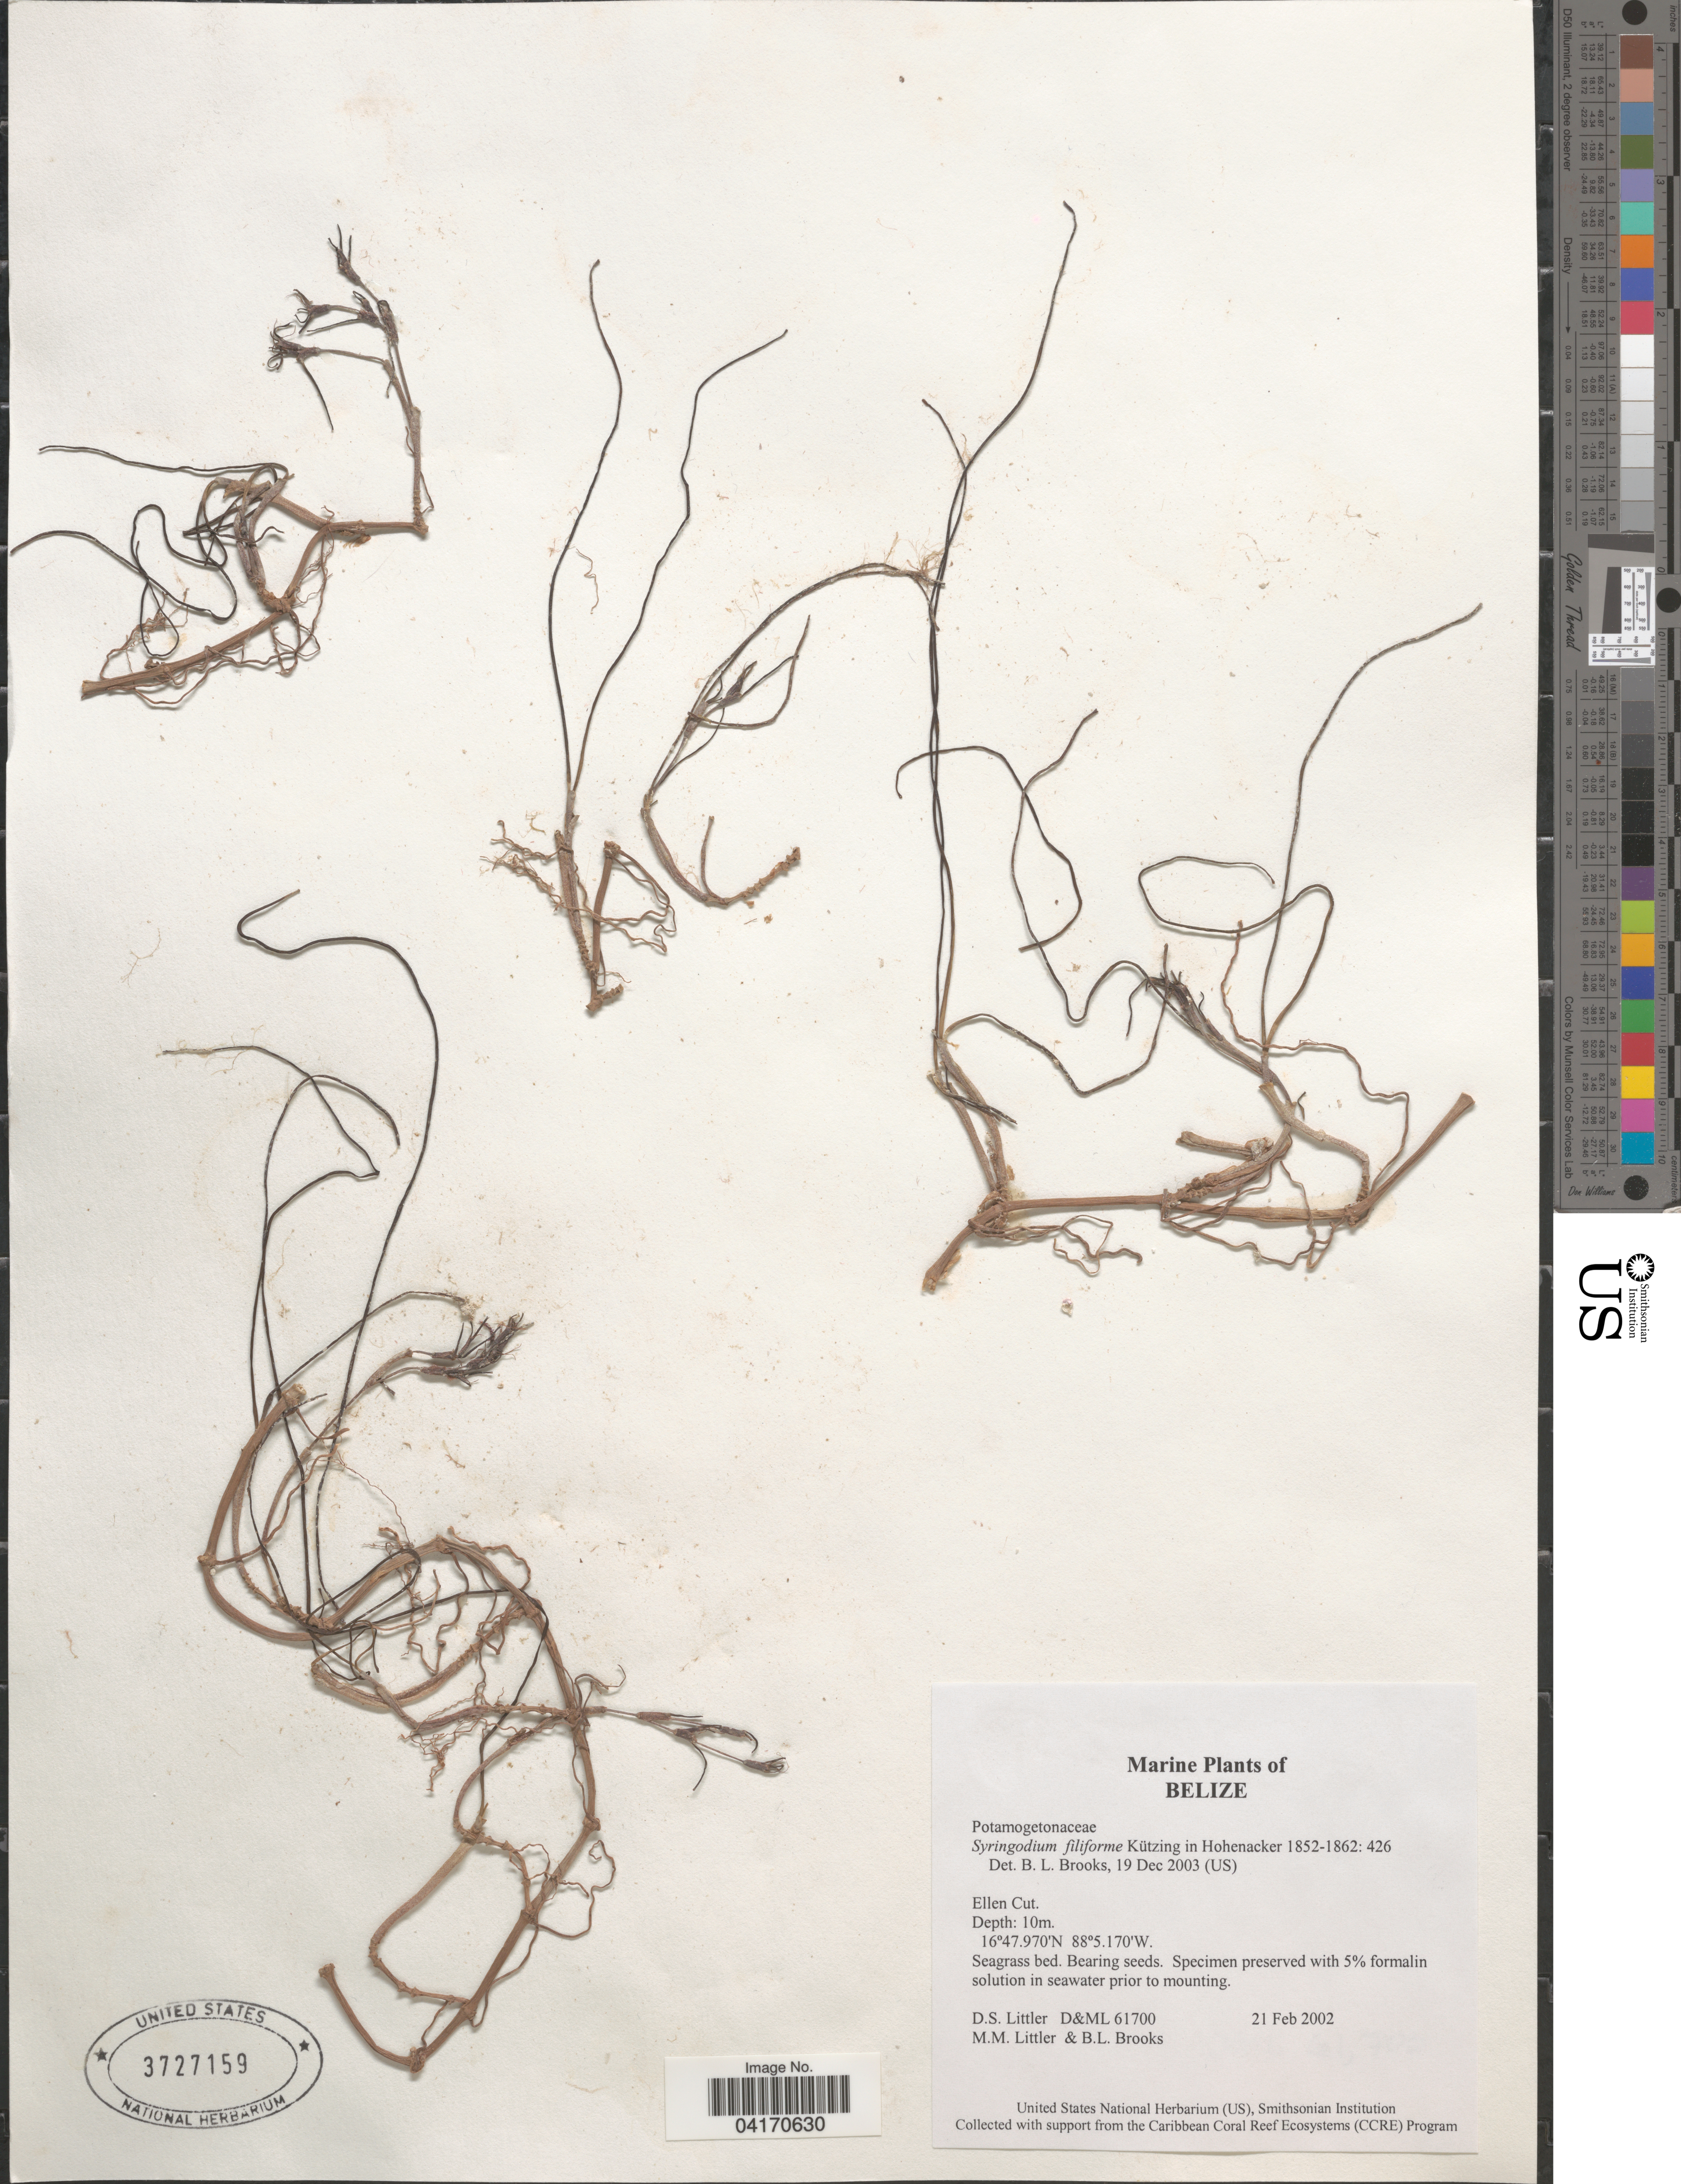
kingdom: Plantae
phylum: Tracheophyta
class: Liliopsida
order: Alismatales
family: Cymodoceaceae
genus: Syringodium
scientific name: Syringodium filiforme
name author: Kütz.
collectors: D. S. Littler & B. Brooks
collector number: D&ML 61700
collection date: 2002-02-21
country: Belize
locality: Ellen Cut.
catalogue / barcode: US 3727159